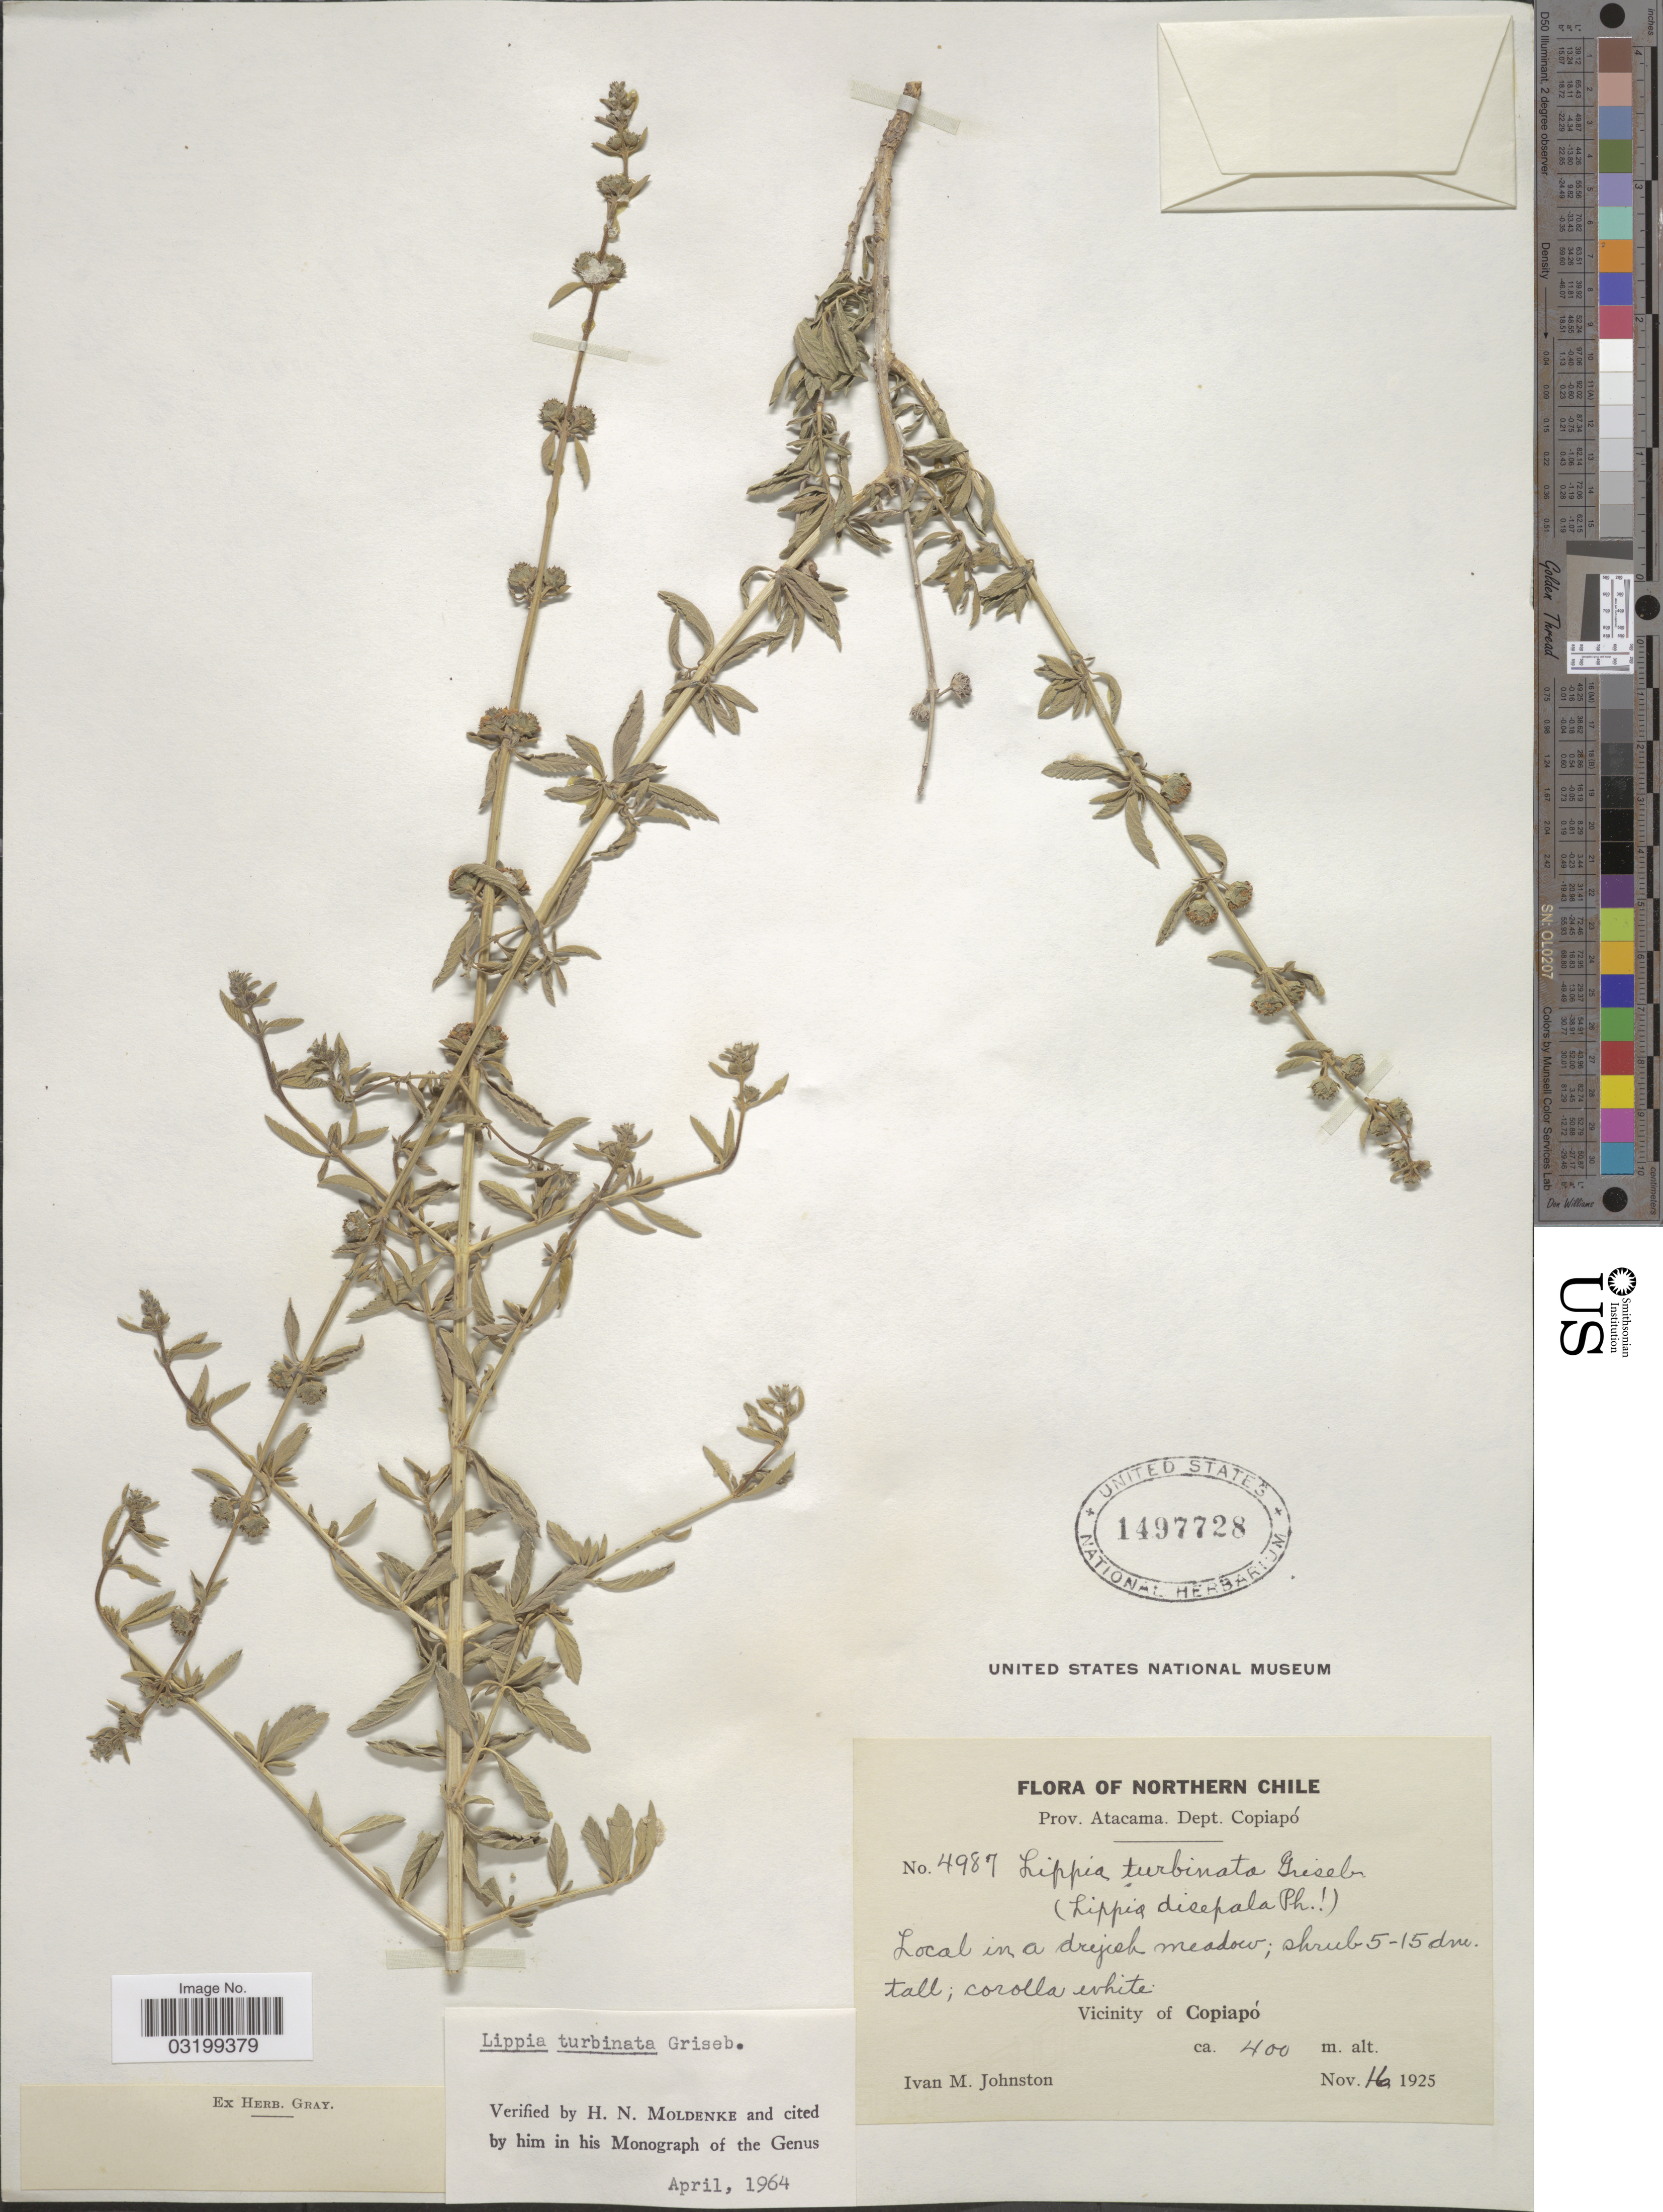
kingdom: Plantae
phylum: Tracheophyta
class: Magnoliopsida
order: Lamiales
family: Verbenaceae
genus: Lippia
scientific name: Lippia turbinata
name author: Griseb.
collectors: I.M. Johnston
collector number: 4987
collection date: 1925-11-01/1925-11-06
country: Chile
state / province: Atacama (III)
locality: Northern Chile. Dept. Copiapó. Vicinity of Copiapó.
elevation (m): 400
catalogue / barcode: US 1497728